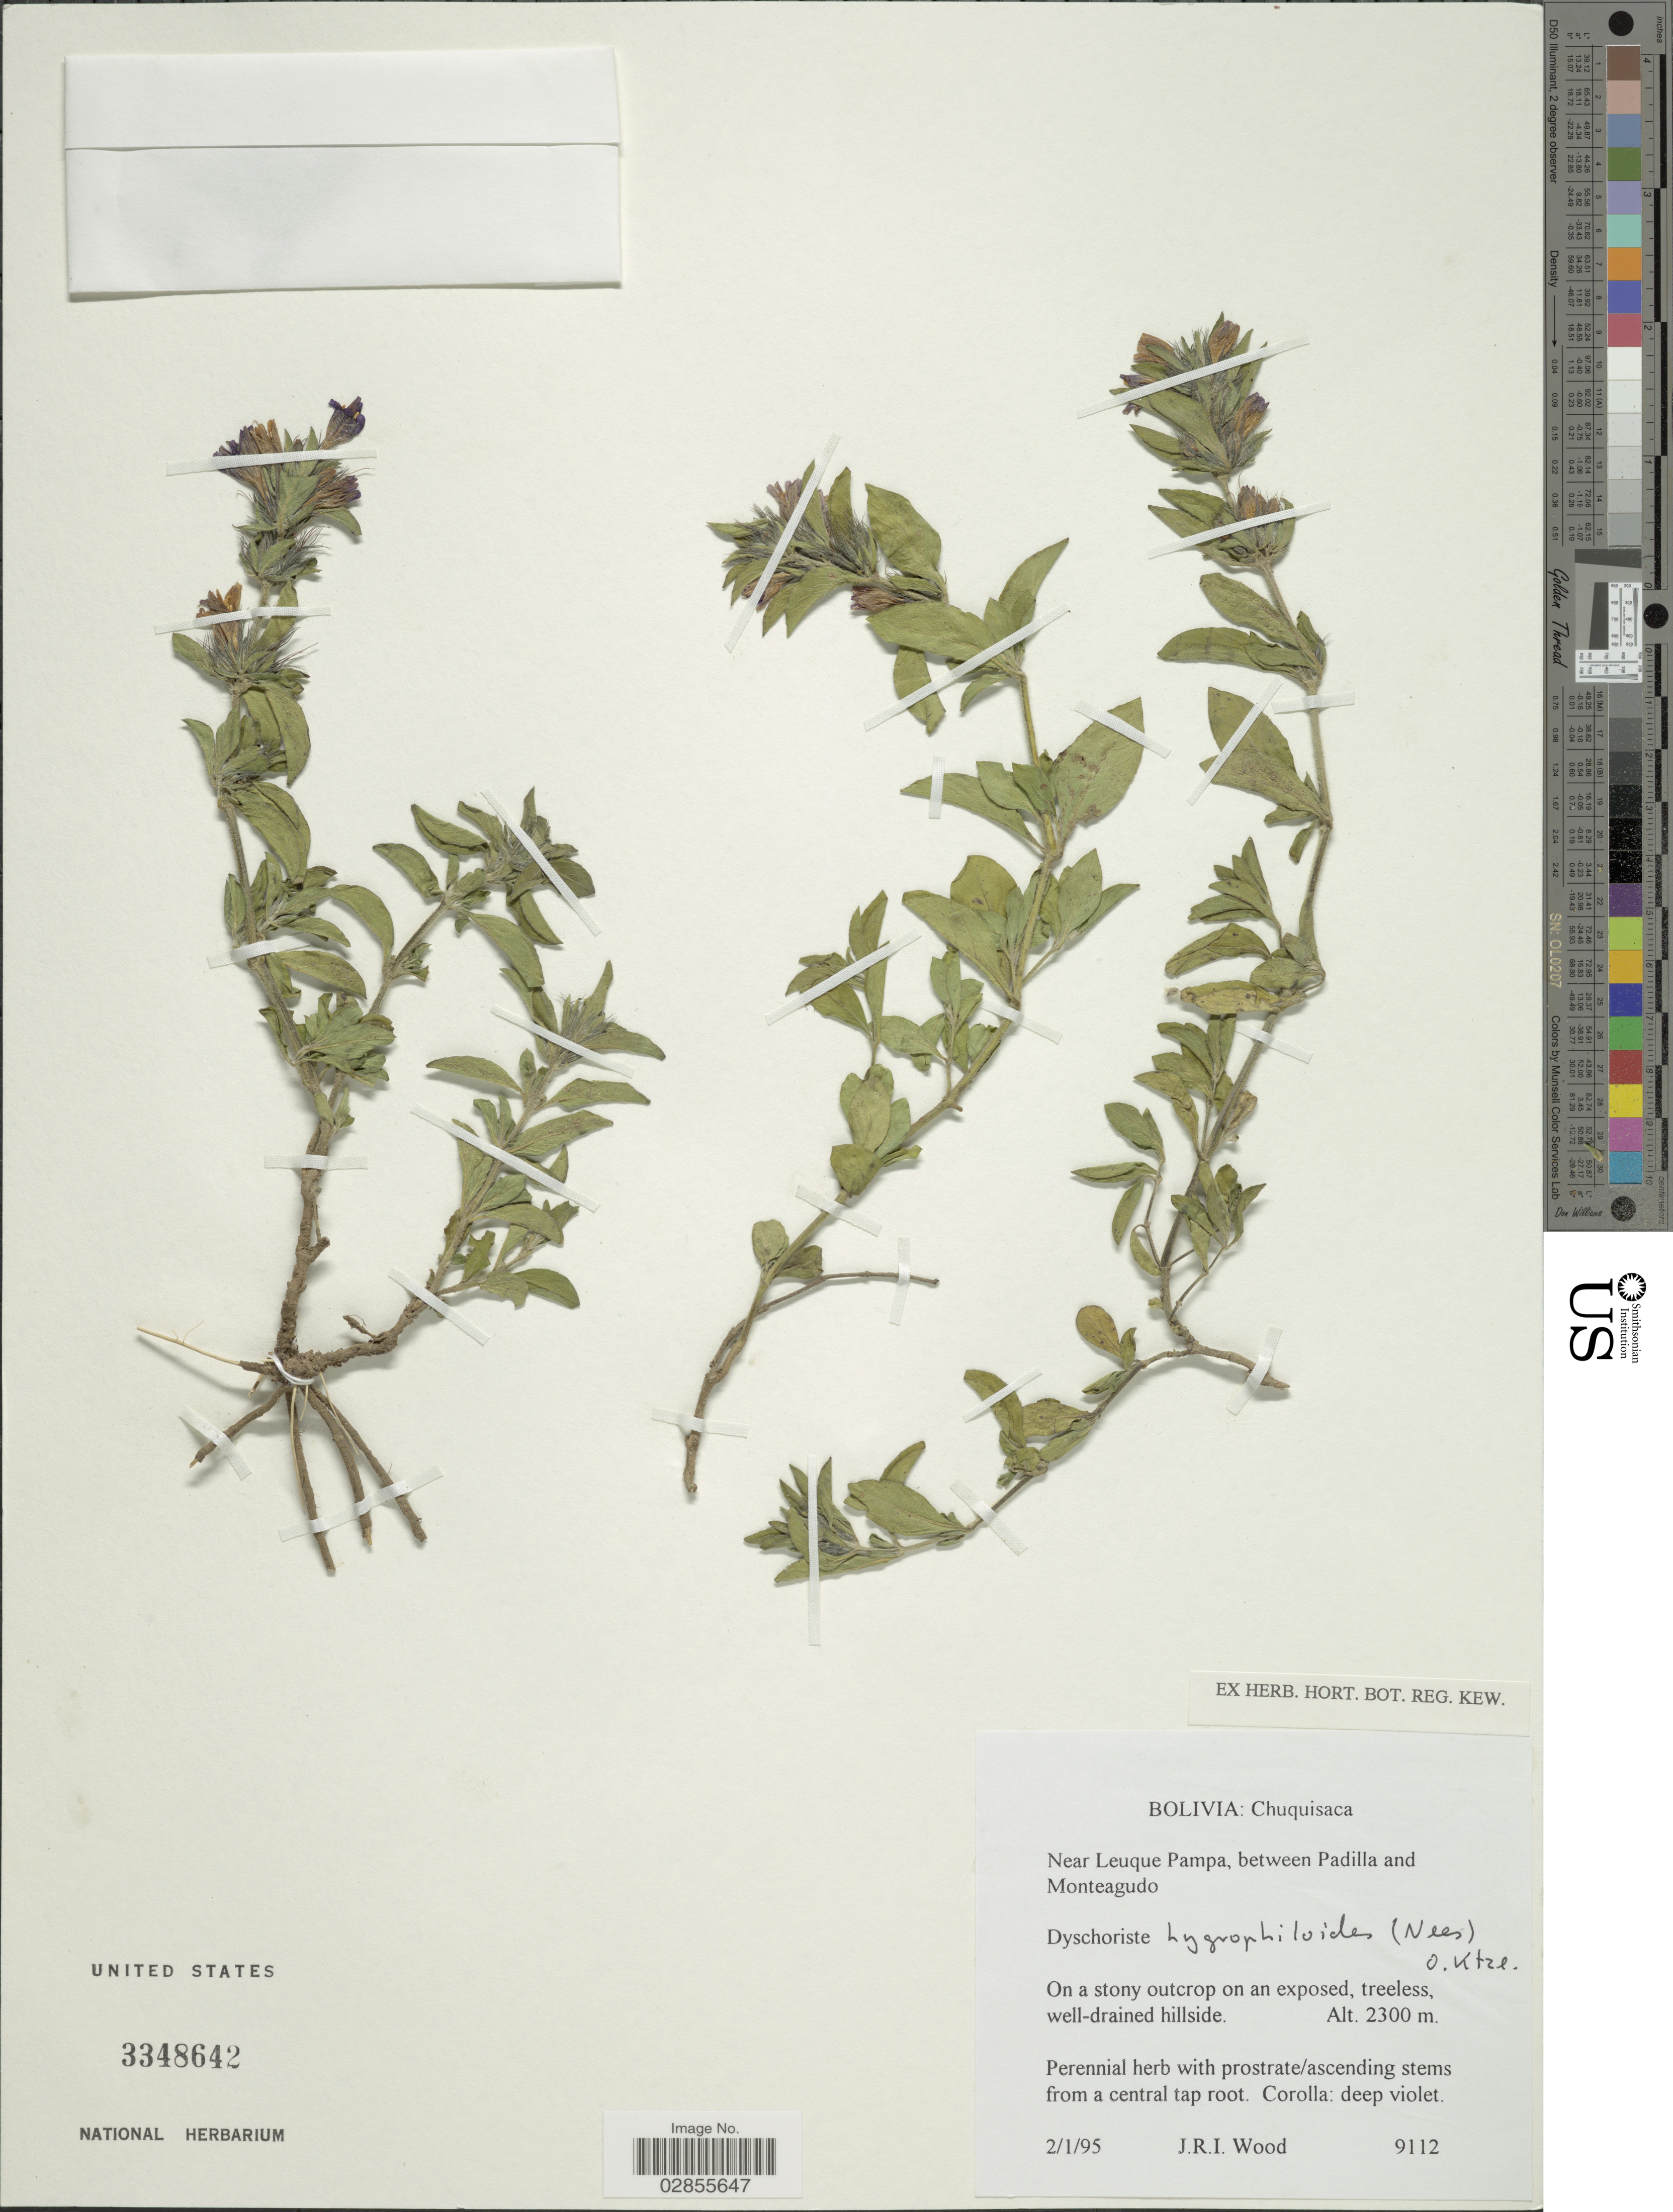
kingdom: Plantae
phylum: Tracheophyta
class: Magnoliopsida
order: Lamiales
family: Acanthaceae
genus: Dyschoriste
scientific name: Dyschoriste boliviana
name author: Wassh. & J.R.I. Wood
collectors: J. R. I. Wood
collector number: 9112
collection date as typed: Transcribed d/m/y: 2/1/95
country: Bolivia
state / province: Chuquisaca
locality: Near Leuque Pampa, between Padilla and Monteagudo.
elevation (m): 2300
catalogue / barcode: US 3348642